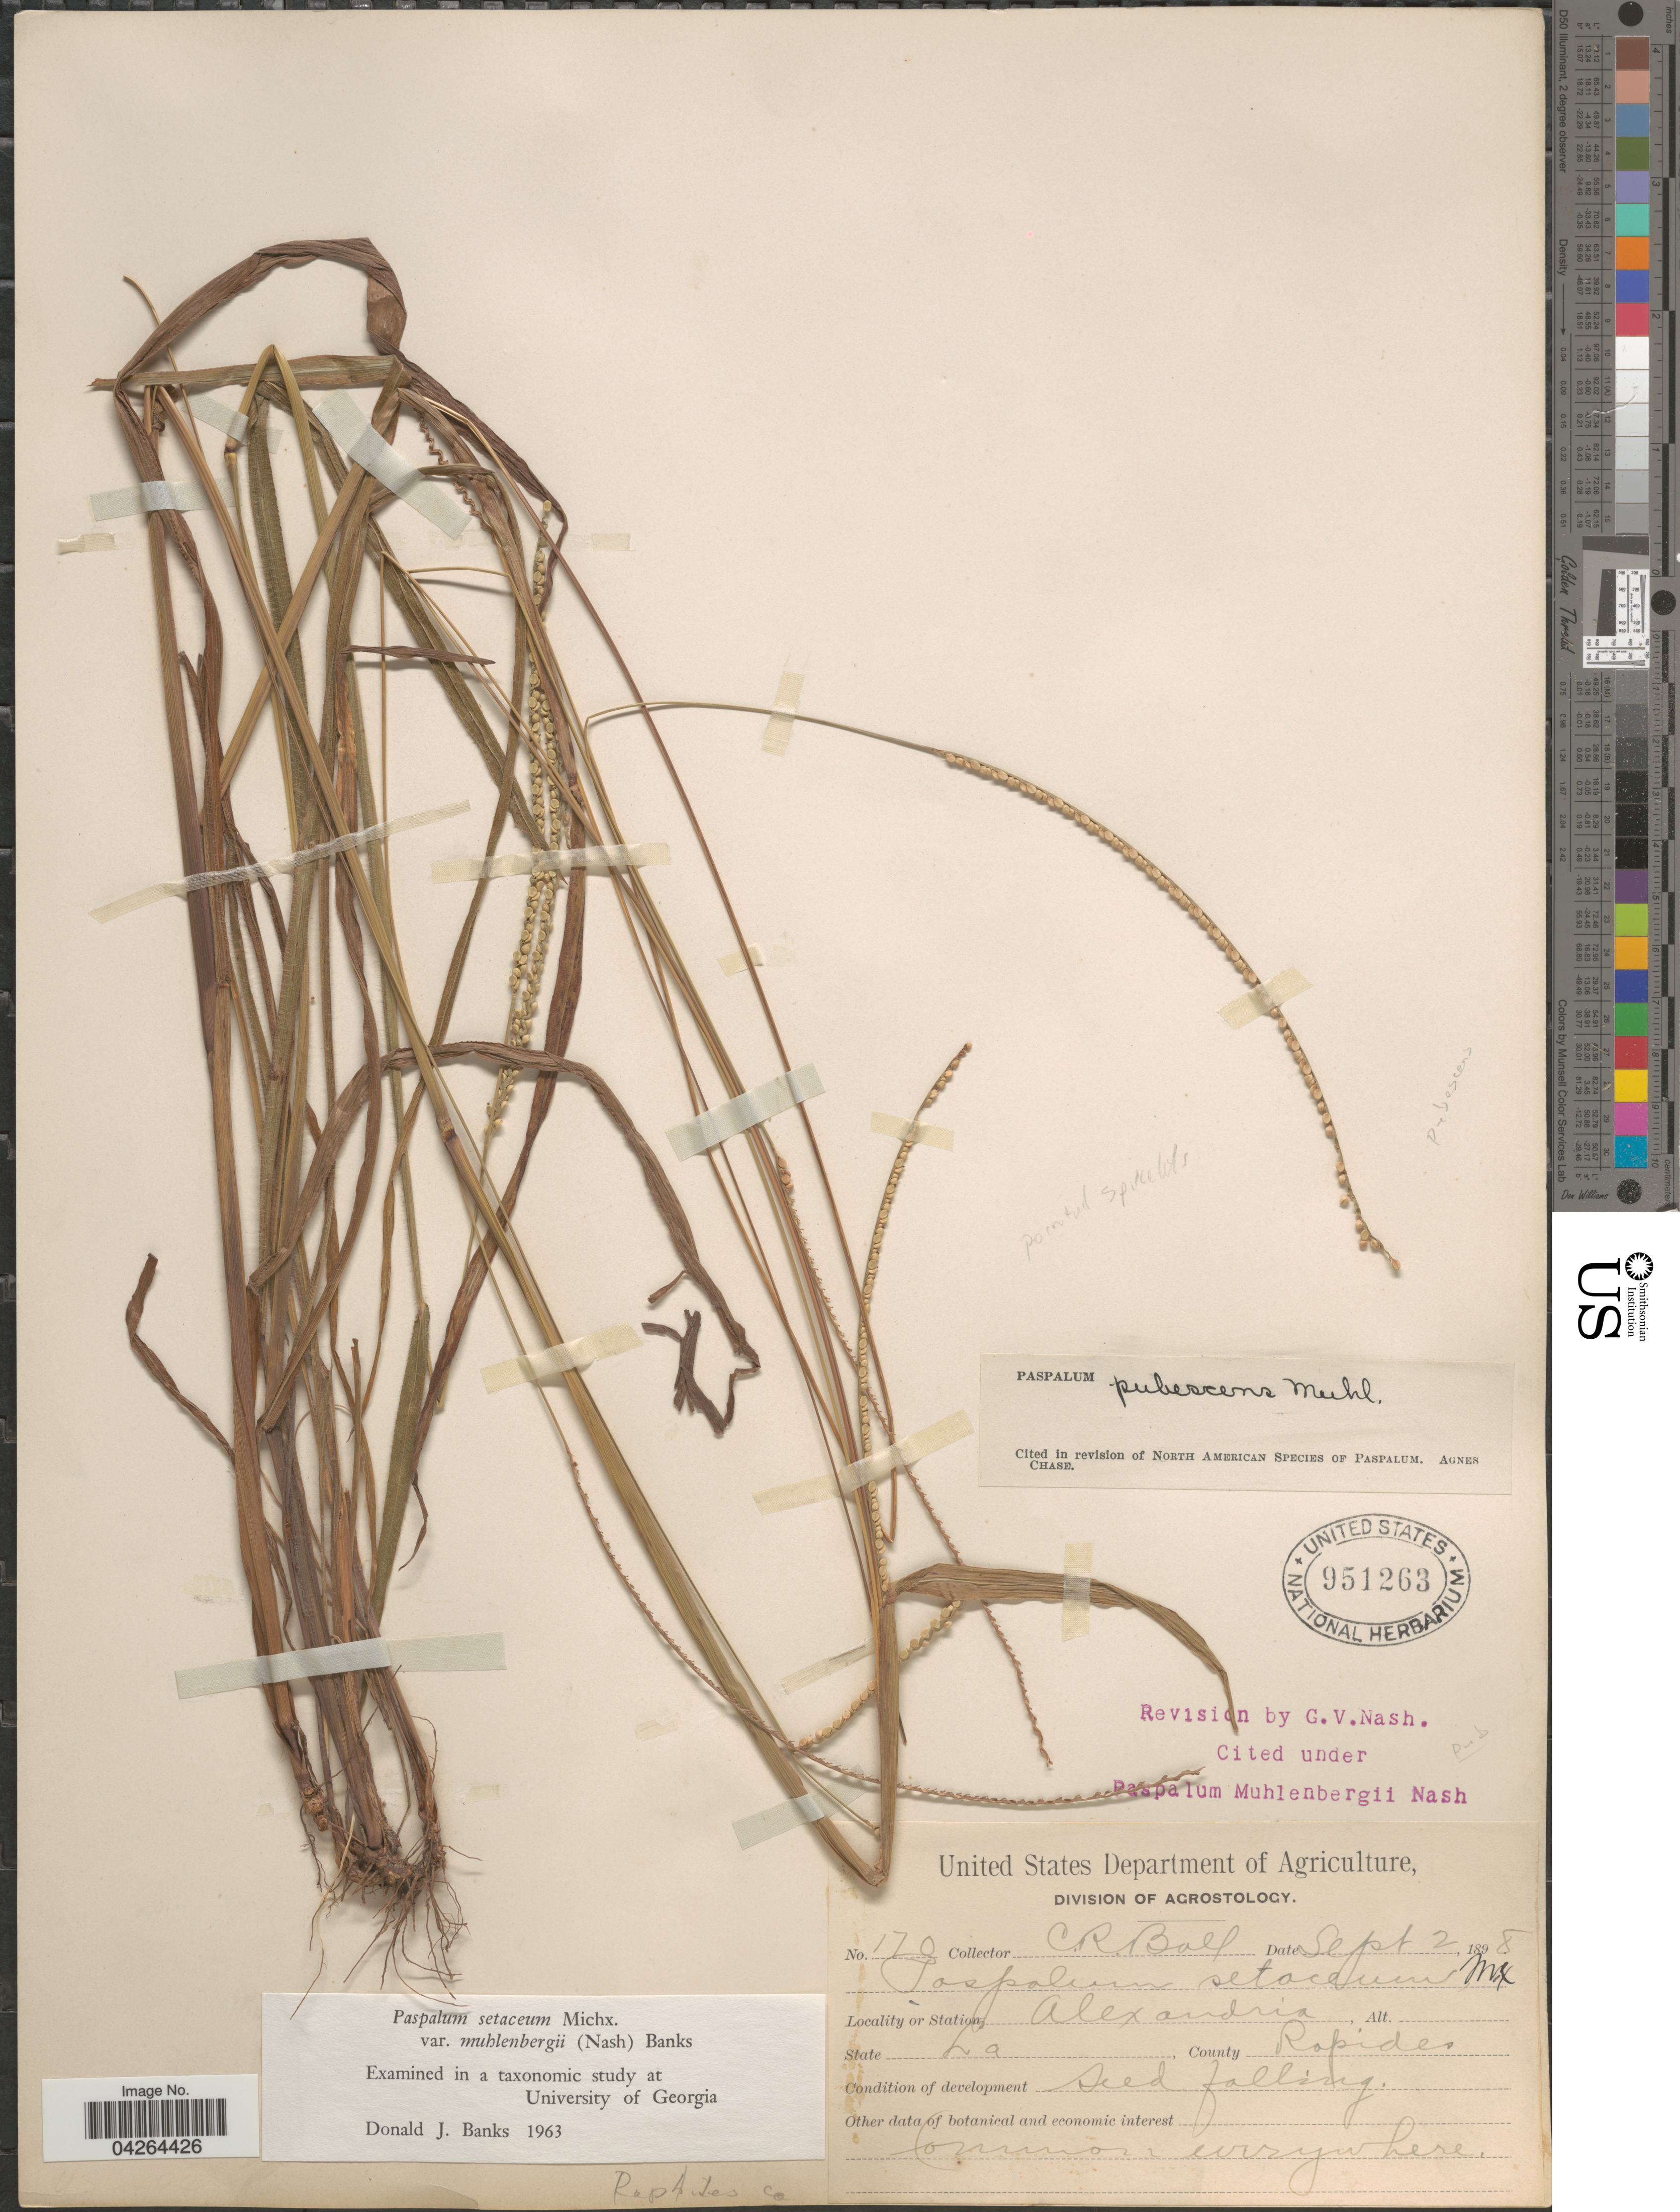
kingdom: Plantae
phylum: Tracheophyta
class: Liliopsida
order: Poales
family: Poaceae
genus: Paspalum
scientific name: Paspalum setaceum var. muhlenbergii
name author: (Nash) D.J. Banks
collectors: C. R. Ball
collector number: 179*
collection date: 1898-09-02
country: United States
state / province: Louisiana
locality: Alexandria. County Rapides.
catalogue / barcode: US 951263